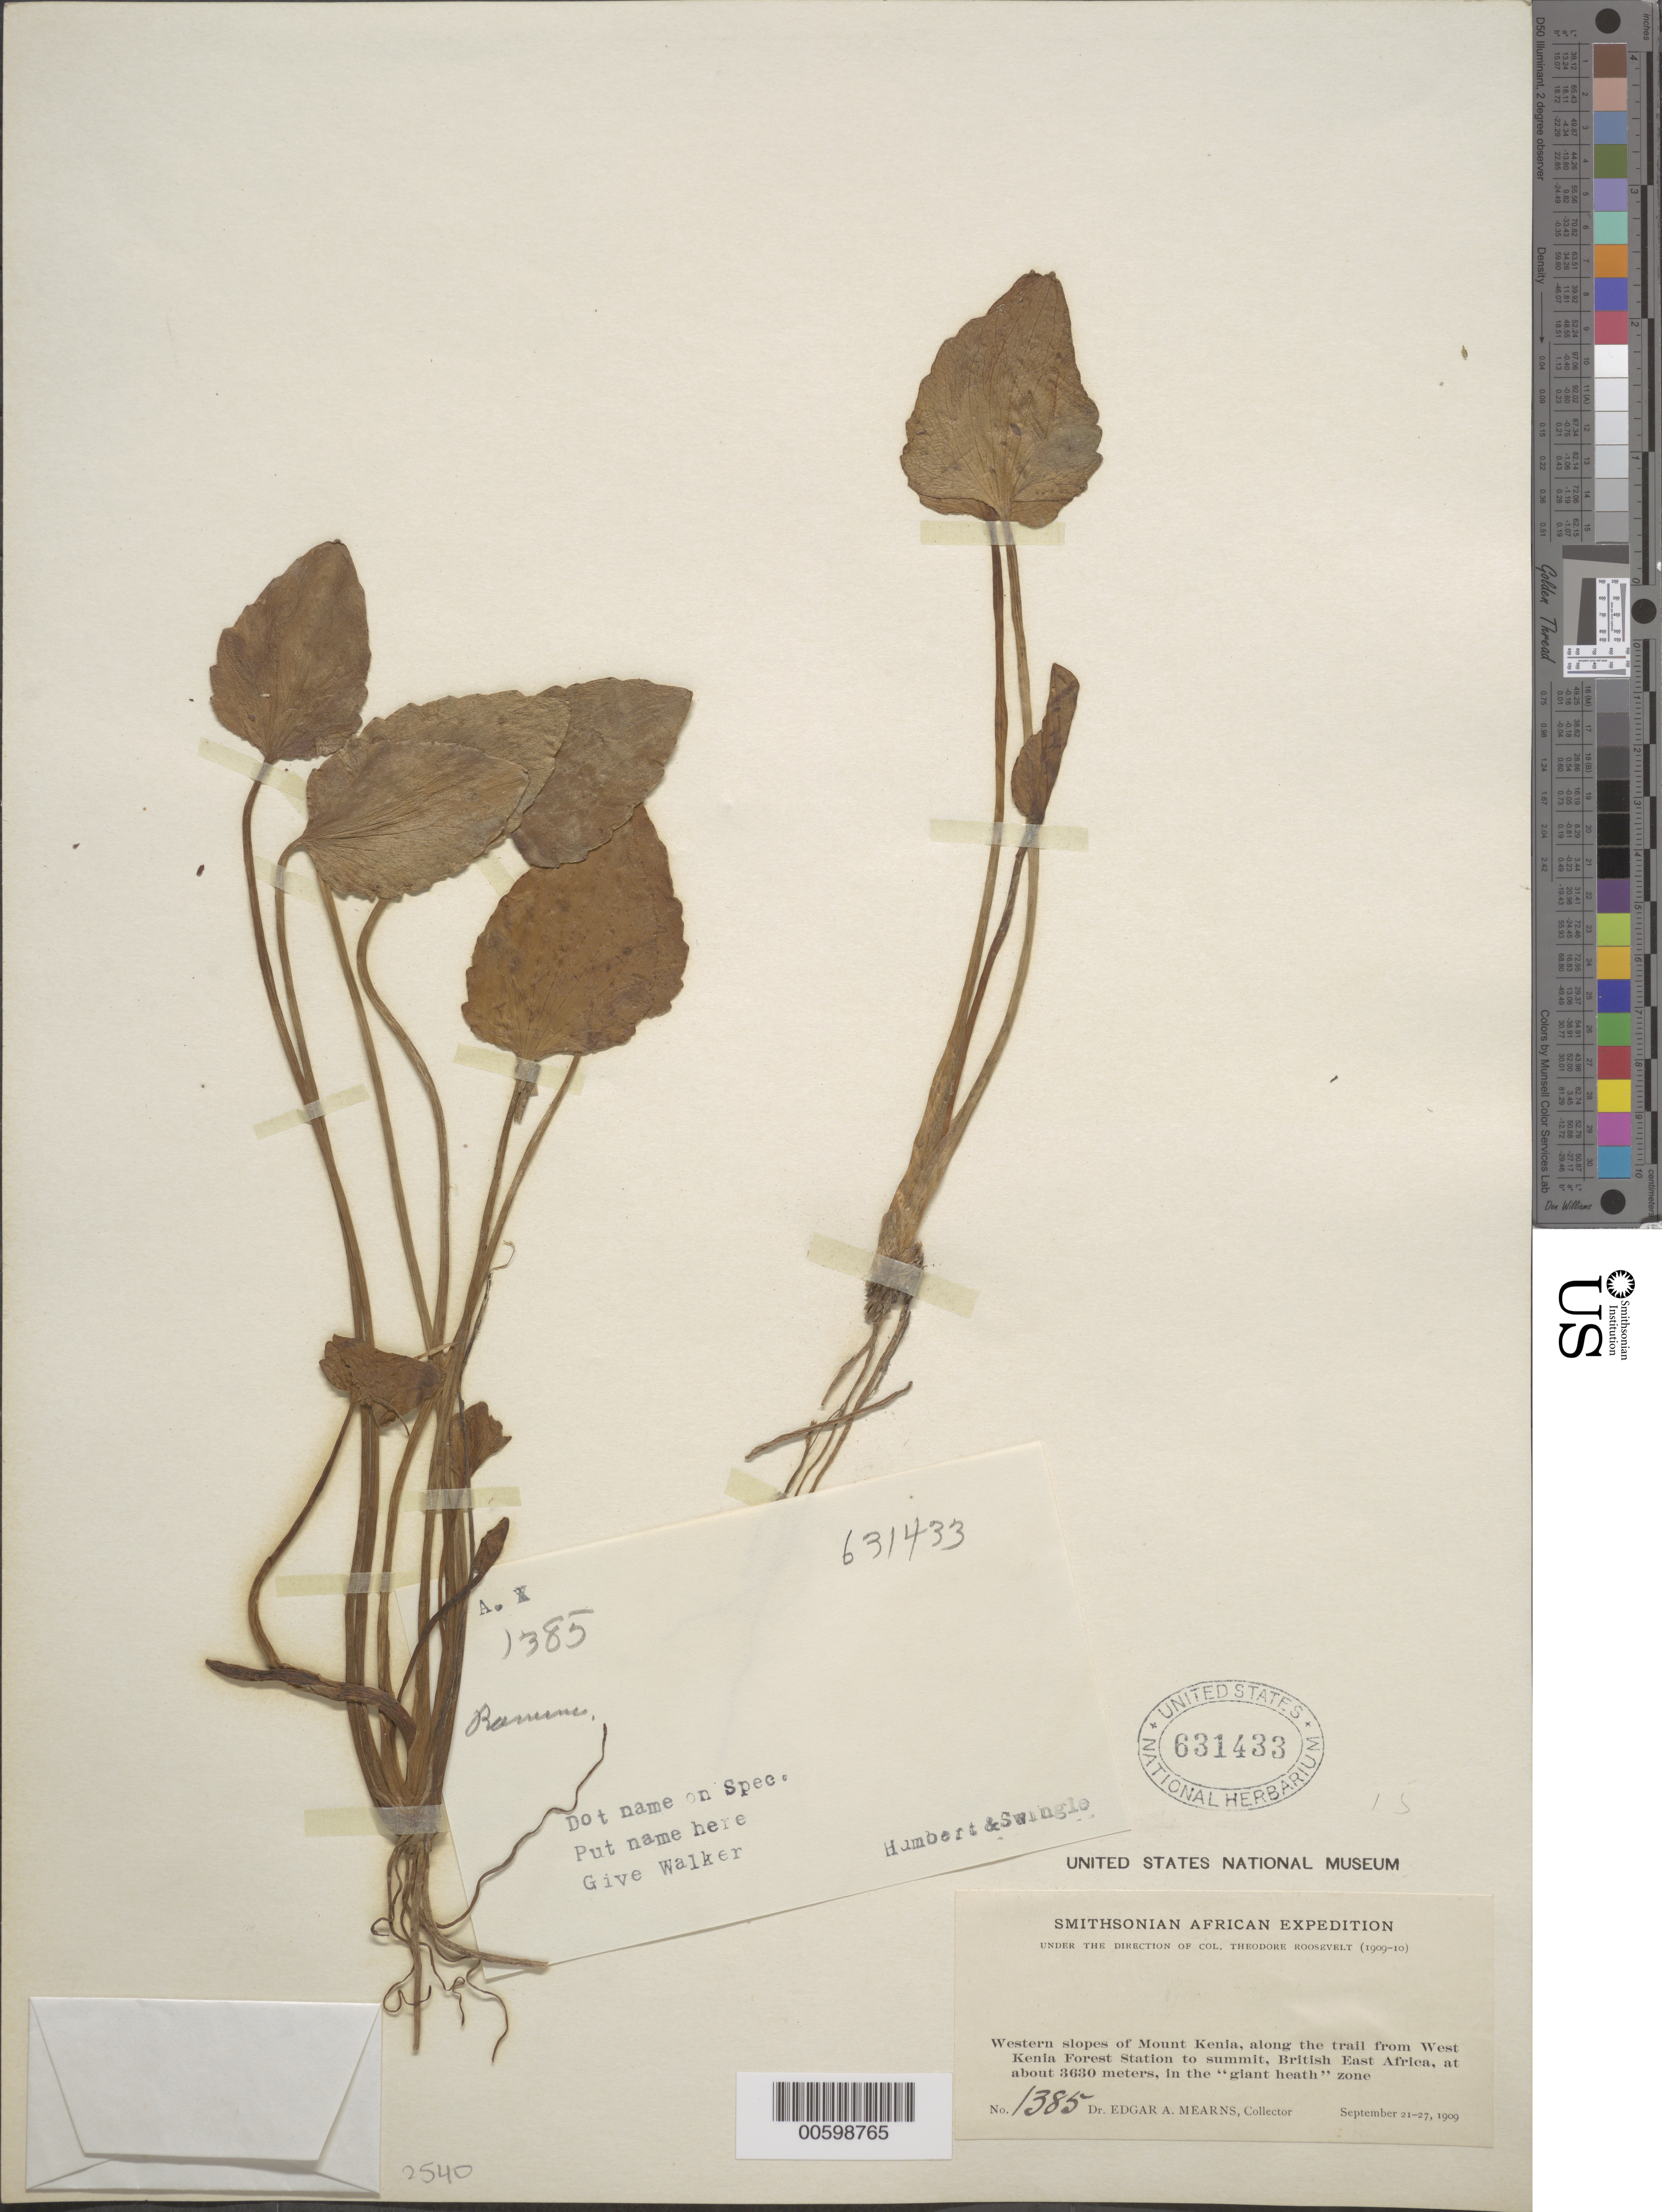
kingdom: Plantae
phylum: Tracheophyta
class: Magnoliopsida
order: Ranunculales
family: Ranunculaceae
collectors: E. A. Mearns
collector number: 1385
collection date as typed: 21 Sep 1909 to 27 Sep 1909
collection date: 1909-09-21/1909-09-27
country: Kenya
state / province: Nyeri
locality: Western slopes of Mount Kenya, along the trail from west Kenya Forest Station to Summit, in the "giant health zone"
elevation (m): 3630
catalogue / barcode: US 631433